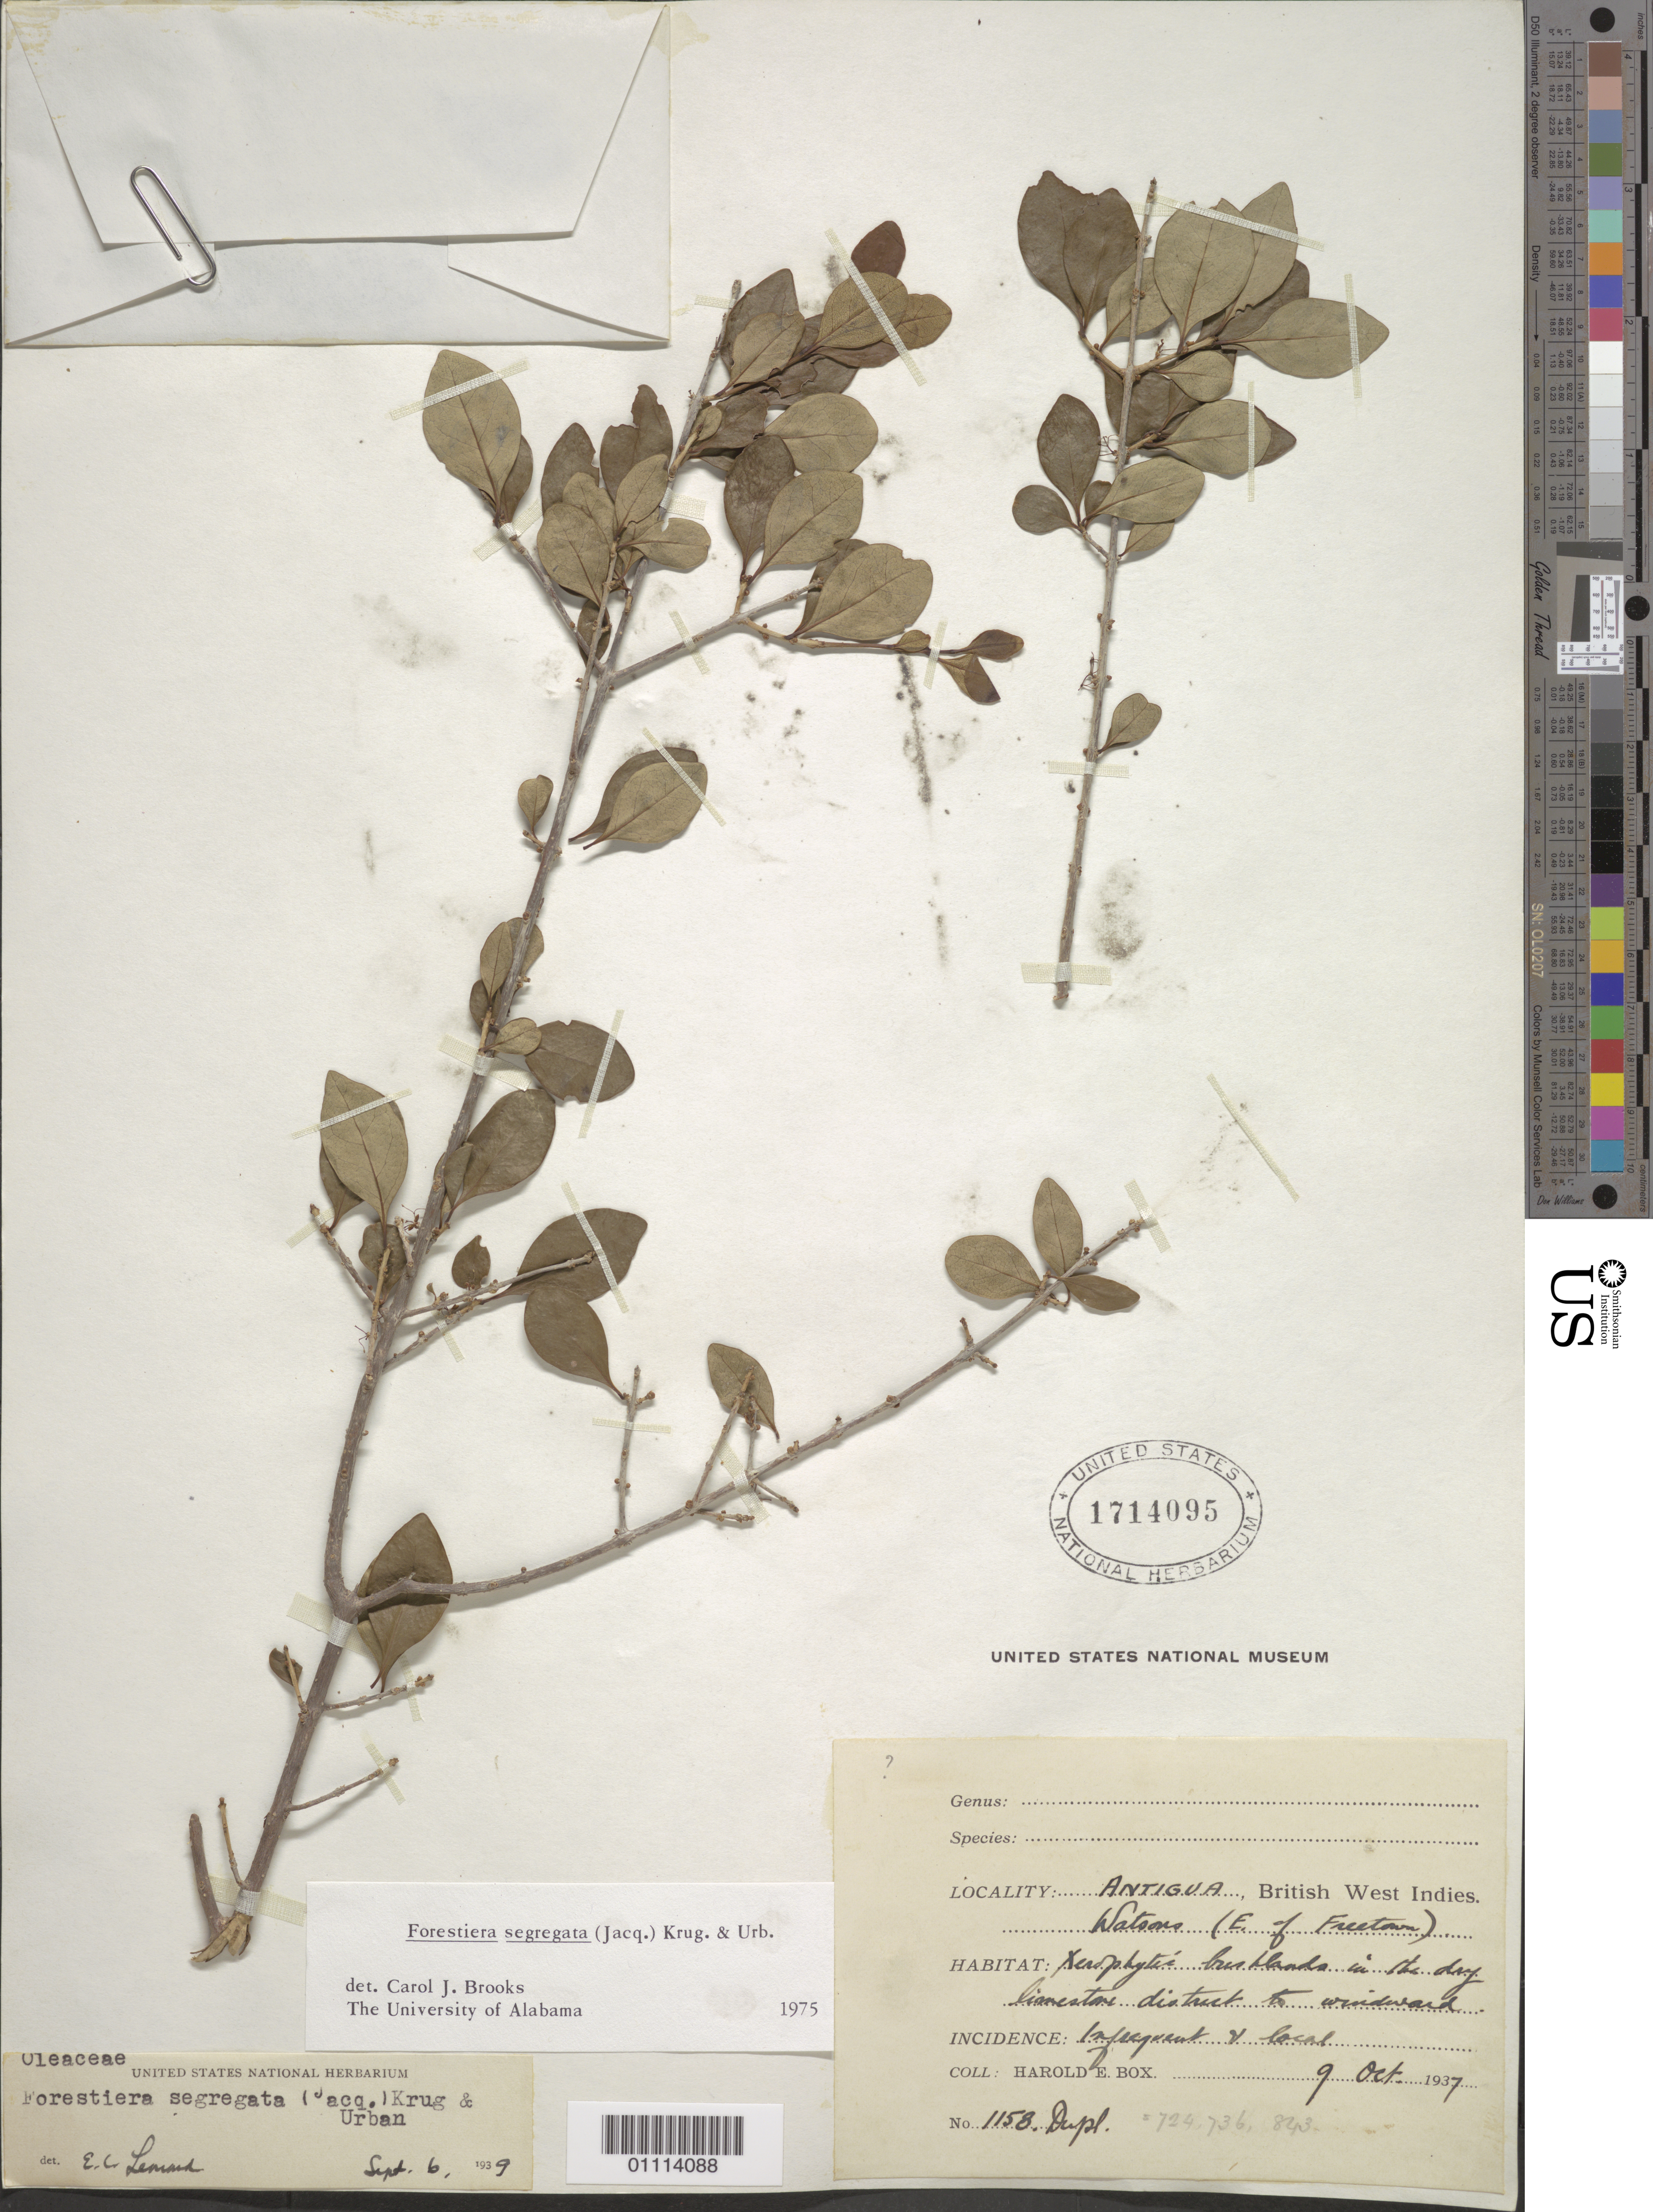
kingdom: Plantae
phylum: Tracheophyta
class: Magnoliopsida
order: Lamiales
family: Oleaceae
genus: Forestiera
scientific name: Forestiera segregata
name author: (Jacq.) Krug & Urb.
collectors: H. E. Box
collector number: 1158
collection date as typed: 09 Oct 1937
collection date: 1937-10-09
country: Antigua and Barbuda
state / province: Saint Philip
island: Antigua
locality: Watsons (E. of Freetown), xerophytic brushlands in the dry limestone district to windward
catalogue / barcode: US 1714095